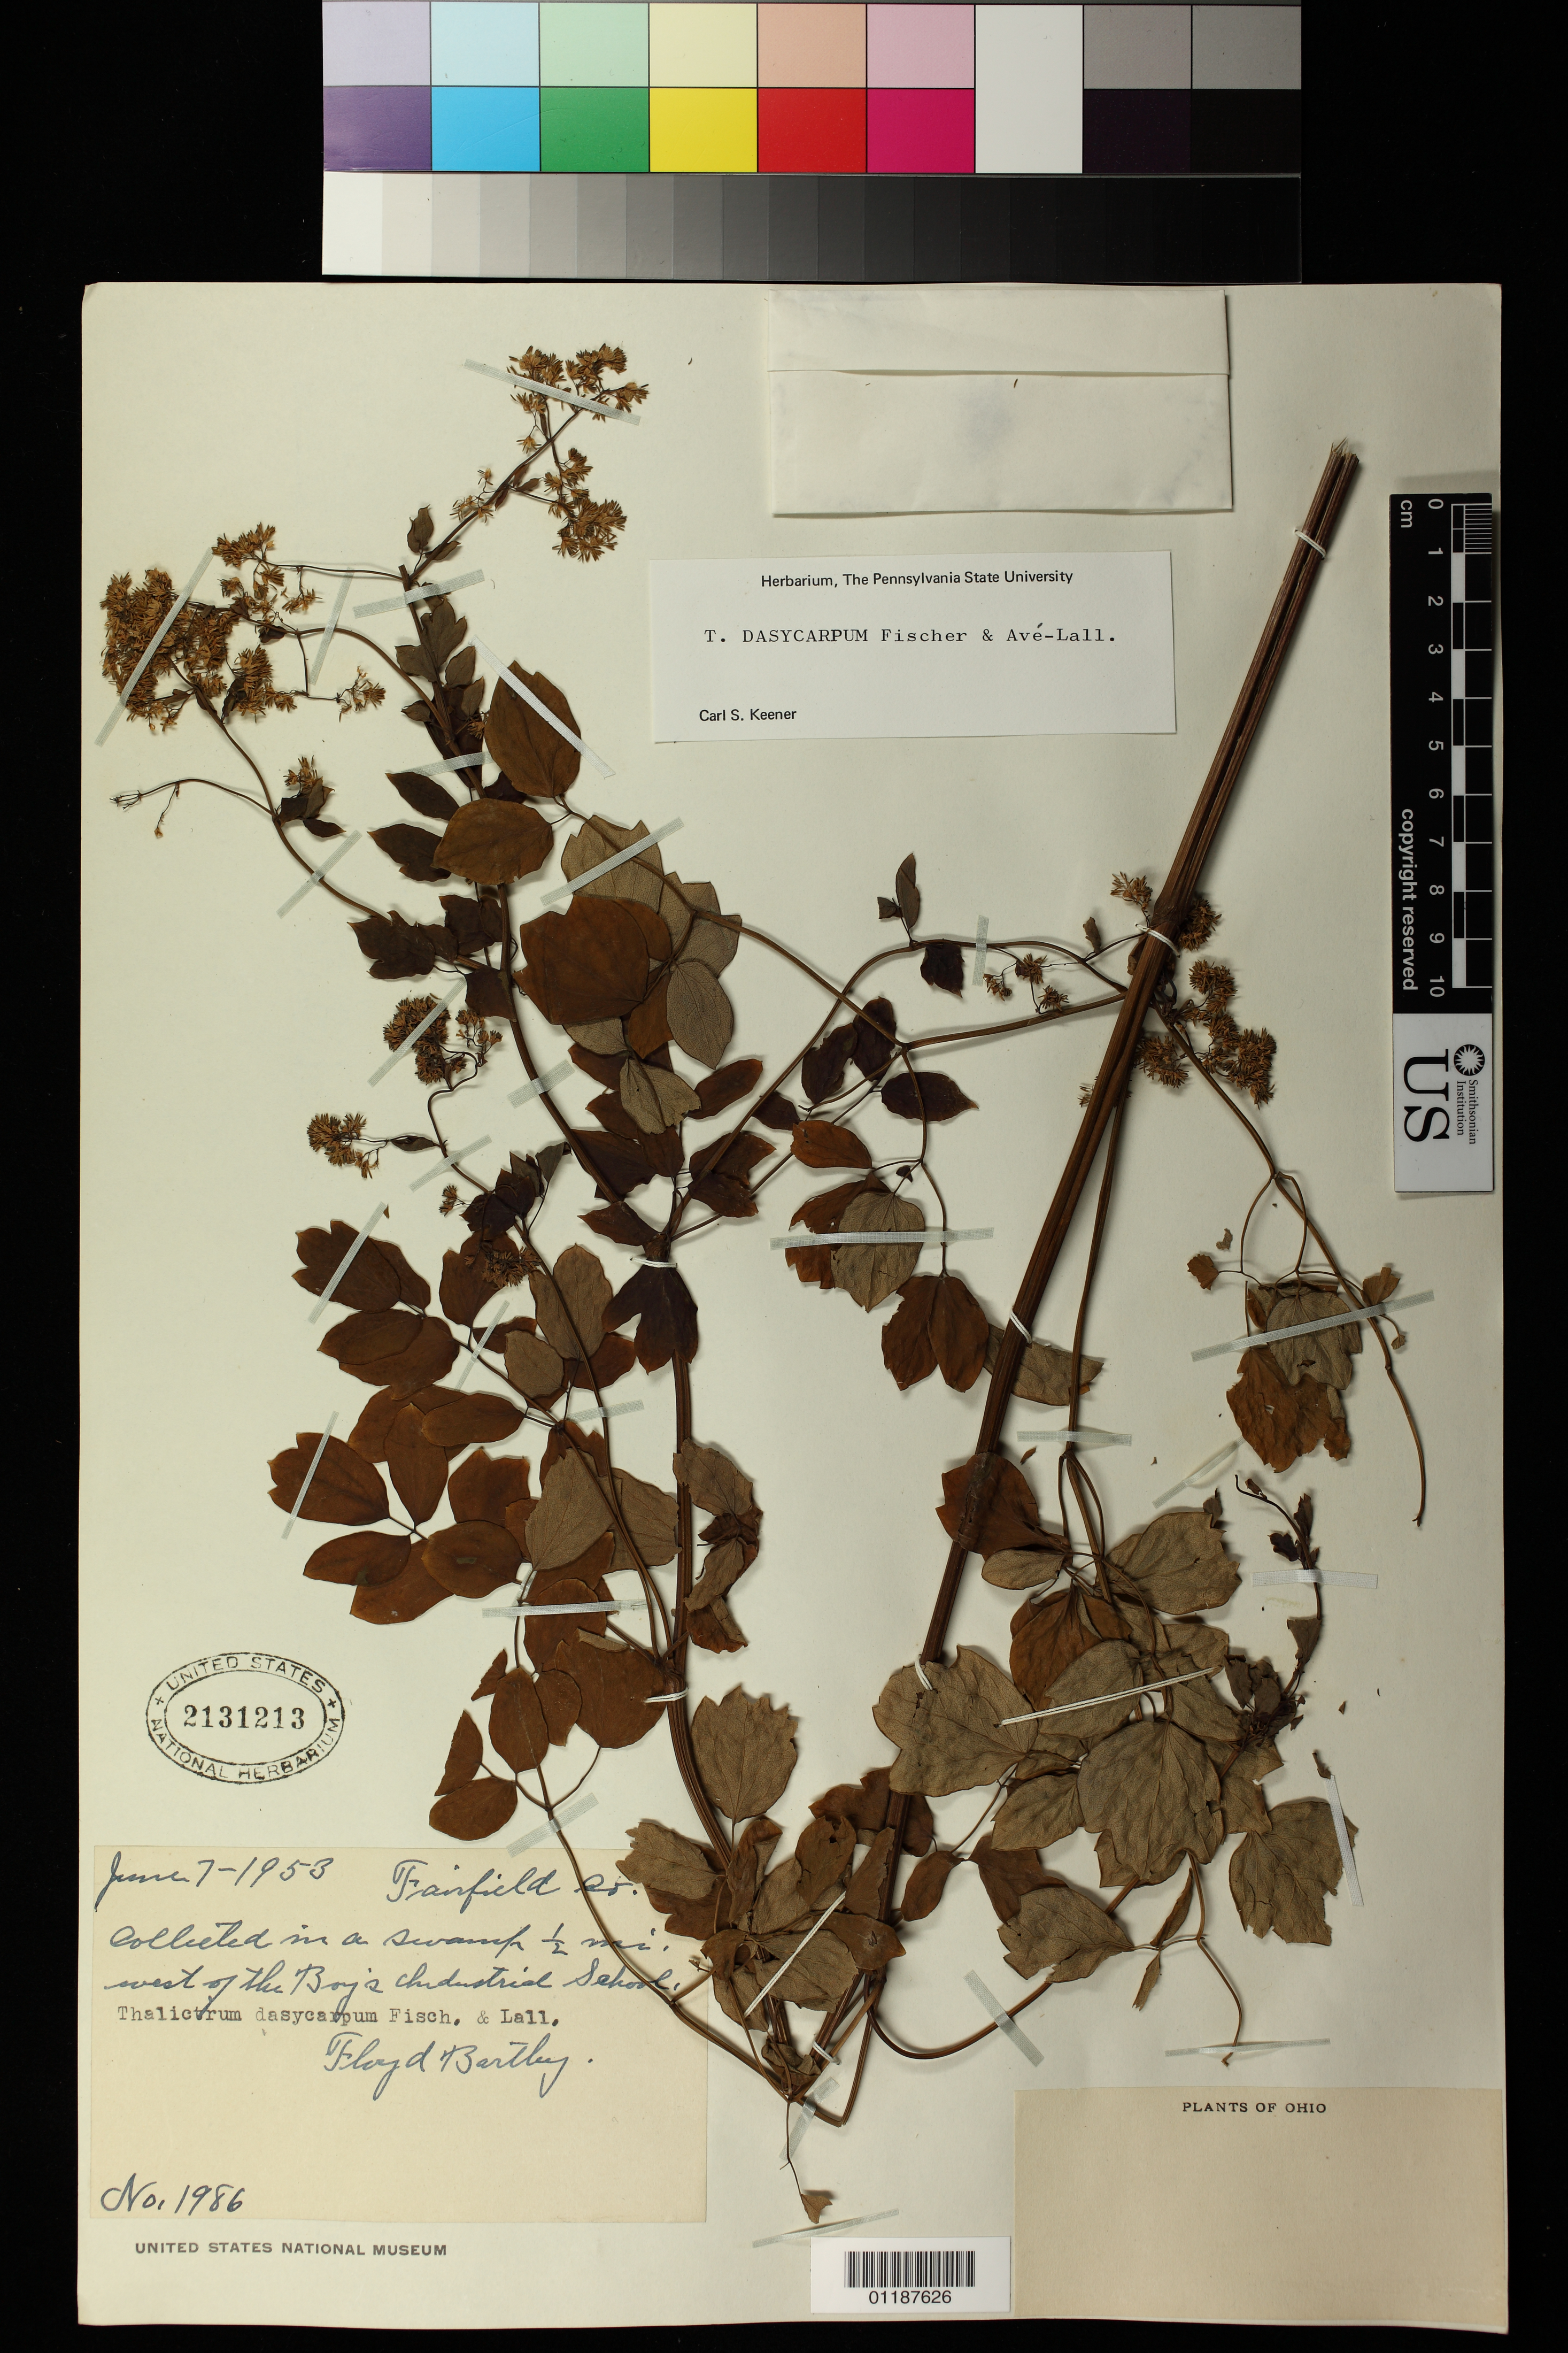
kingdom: Plantae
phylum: Tracheophyta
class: Magnoliopsida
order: Ranunculales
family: Ranunculaceae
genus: Thalictrum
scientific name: Thalictrum dasycarpum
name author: Fisch. & Avé-Lall.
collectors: F. Bartley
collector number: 1986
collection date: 1953-06-07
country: United States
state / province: Ohio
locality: Fairfield Co, 5 mi. W. of Boys Cathedral School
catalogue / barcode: US 2131213